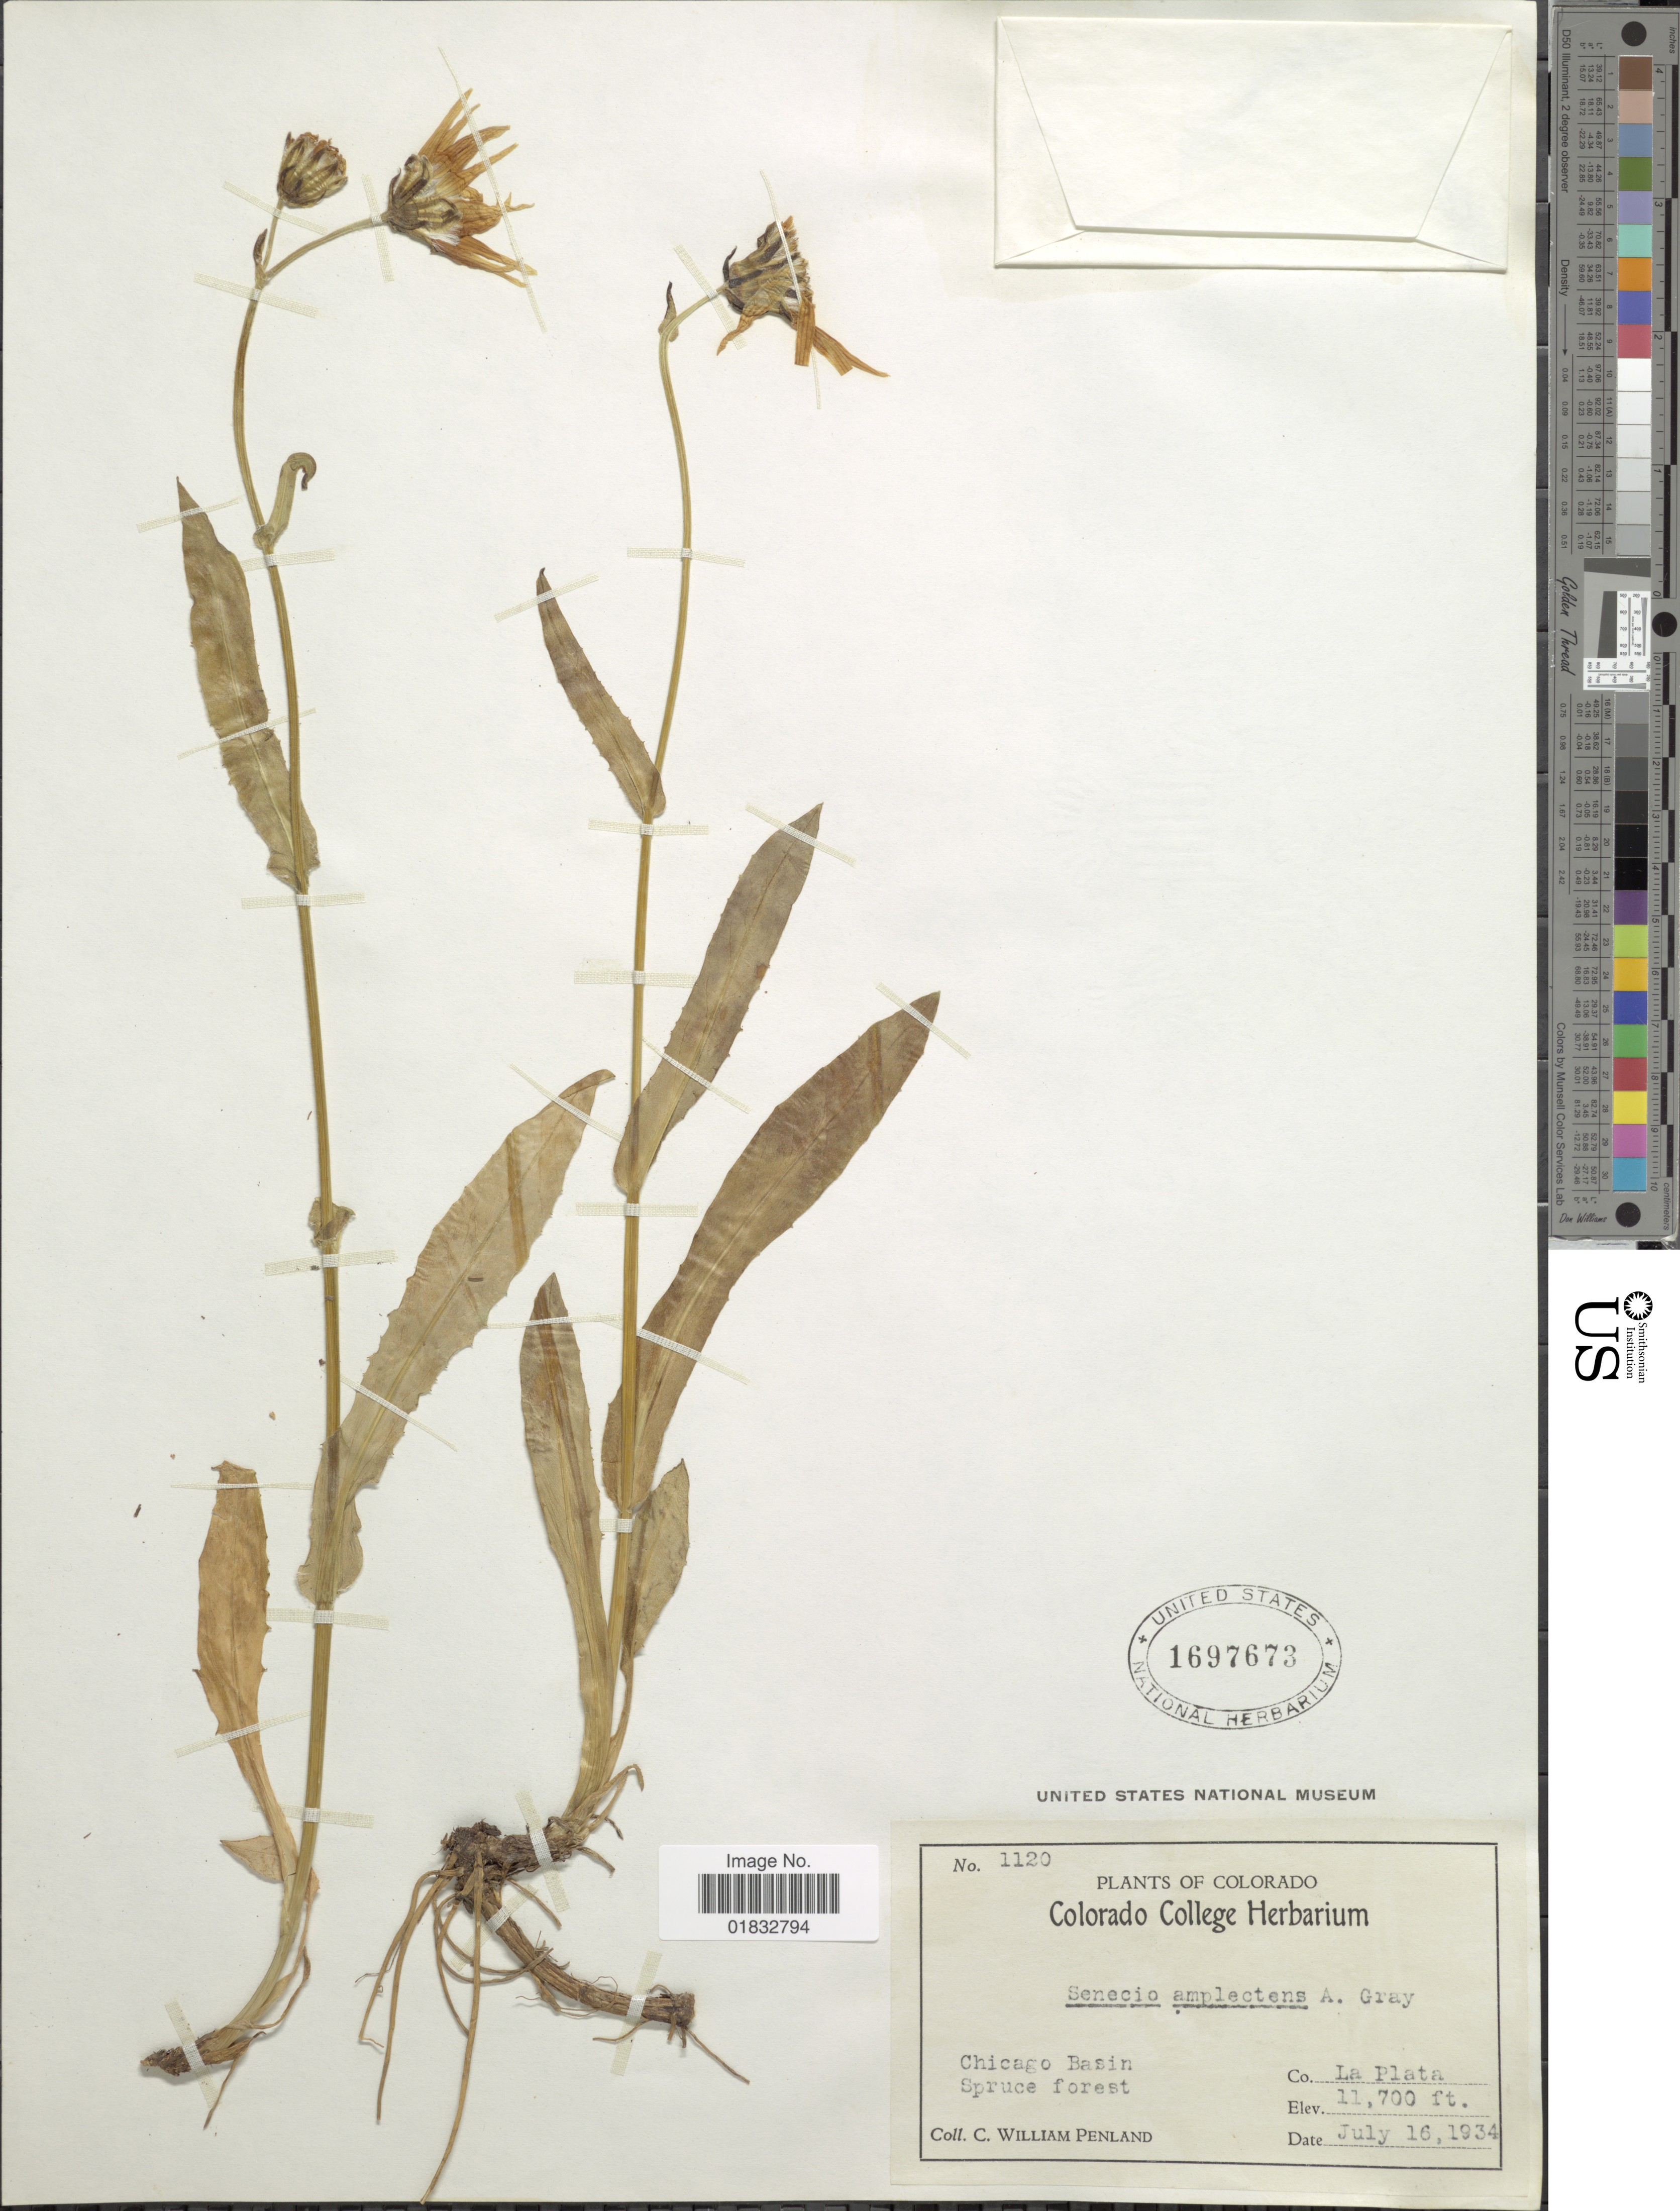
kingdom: Plantae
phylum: Tracheophyta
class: Magnoliopsida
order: Asterales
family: Asteraceae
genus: Senecio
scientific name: Senecio amplectens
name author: A. Gray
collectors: C. W. Penland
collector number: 1120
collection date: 1934-07-16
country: United States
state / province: Colorado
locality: Chicago Basin, Spruce forest, Co. La Plata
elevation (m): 3566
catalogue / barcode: US 1697673